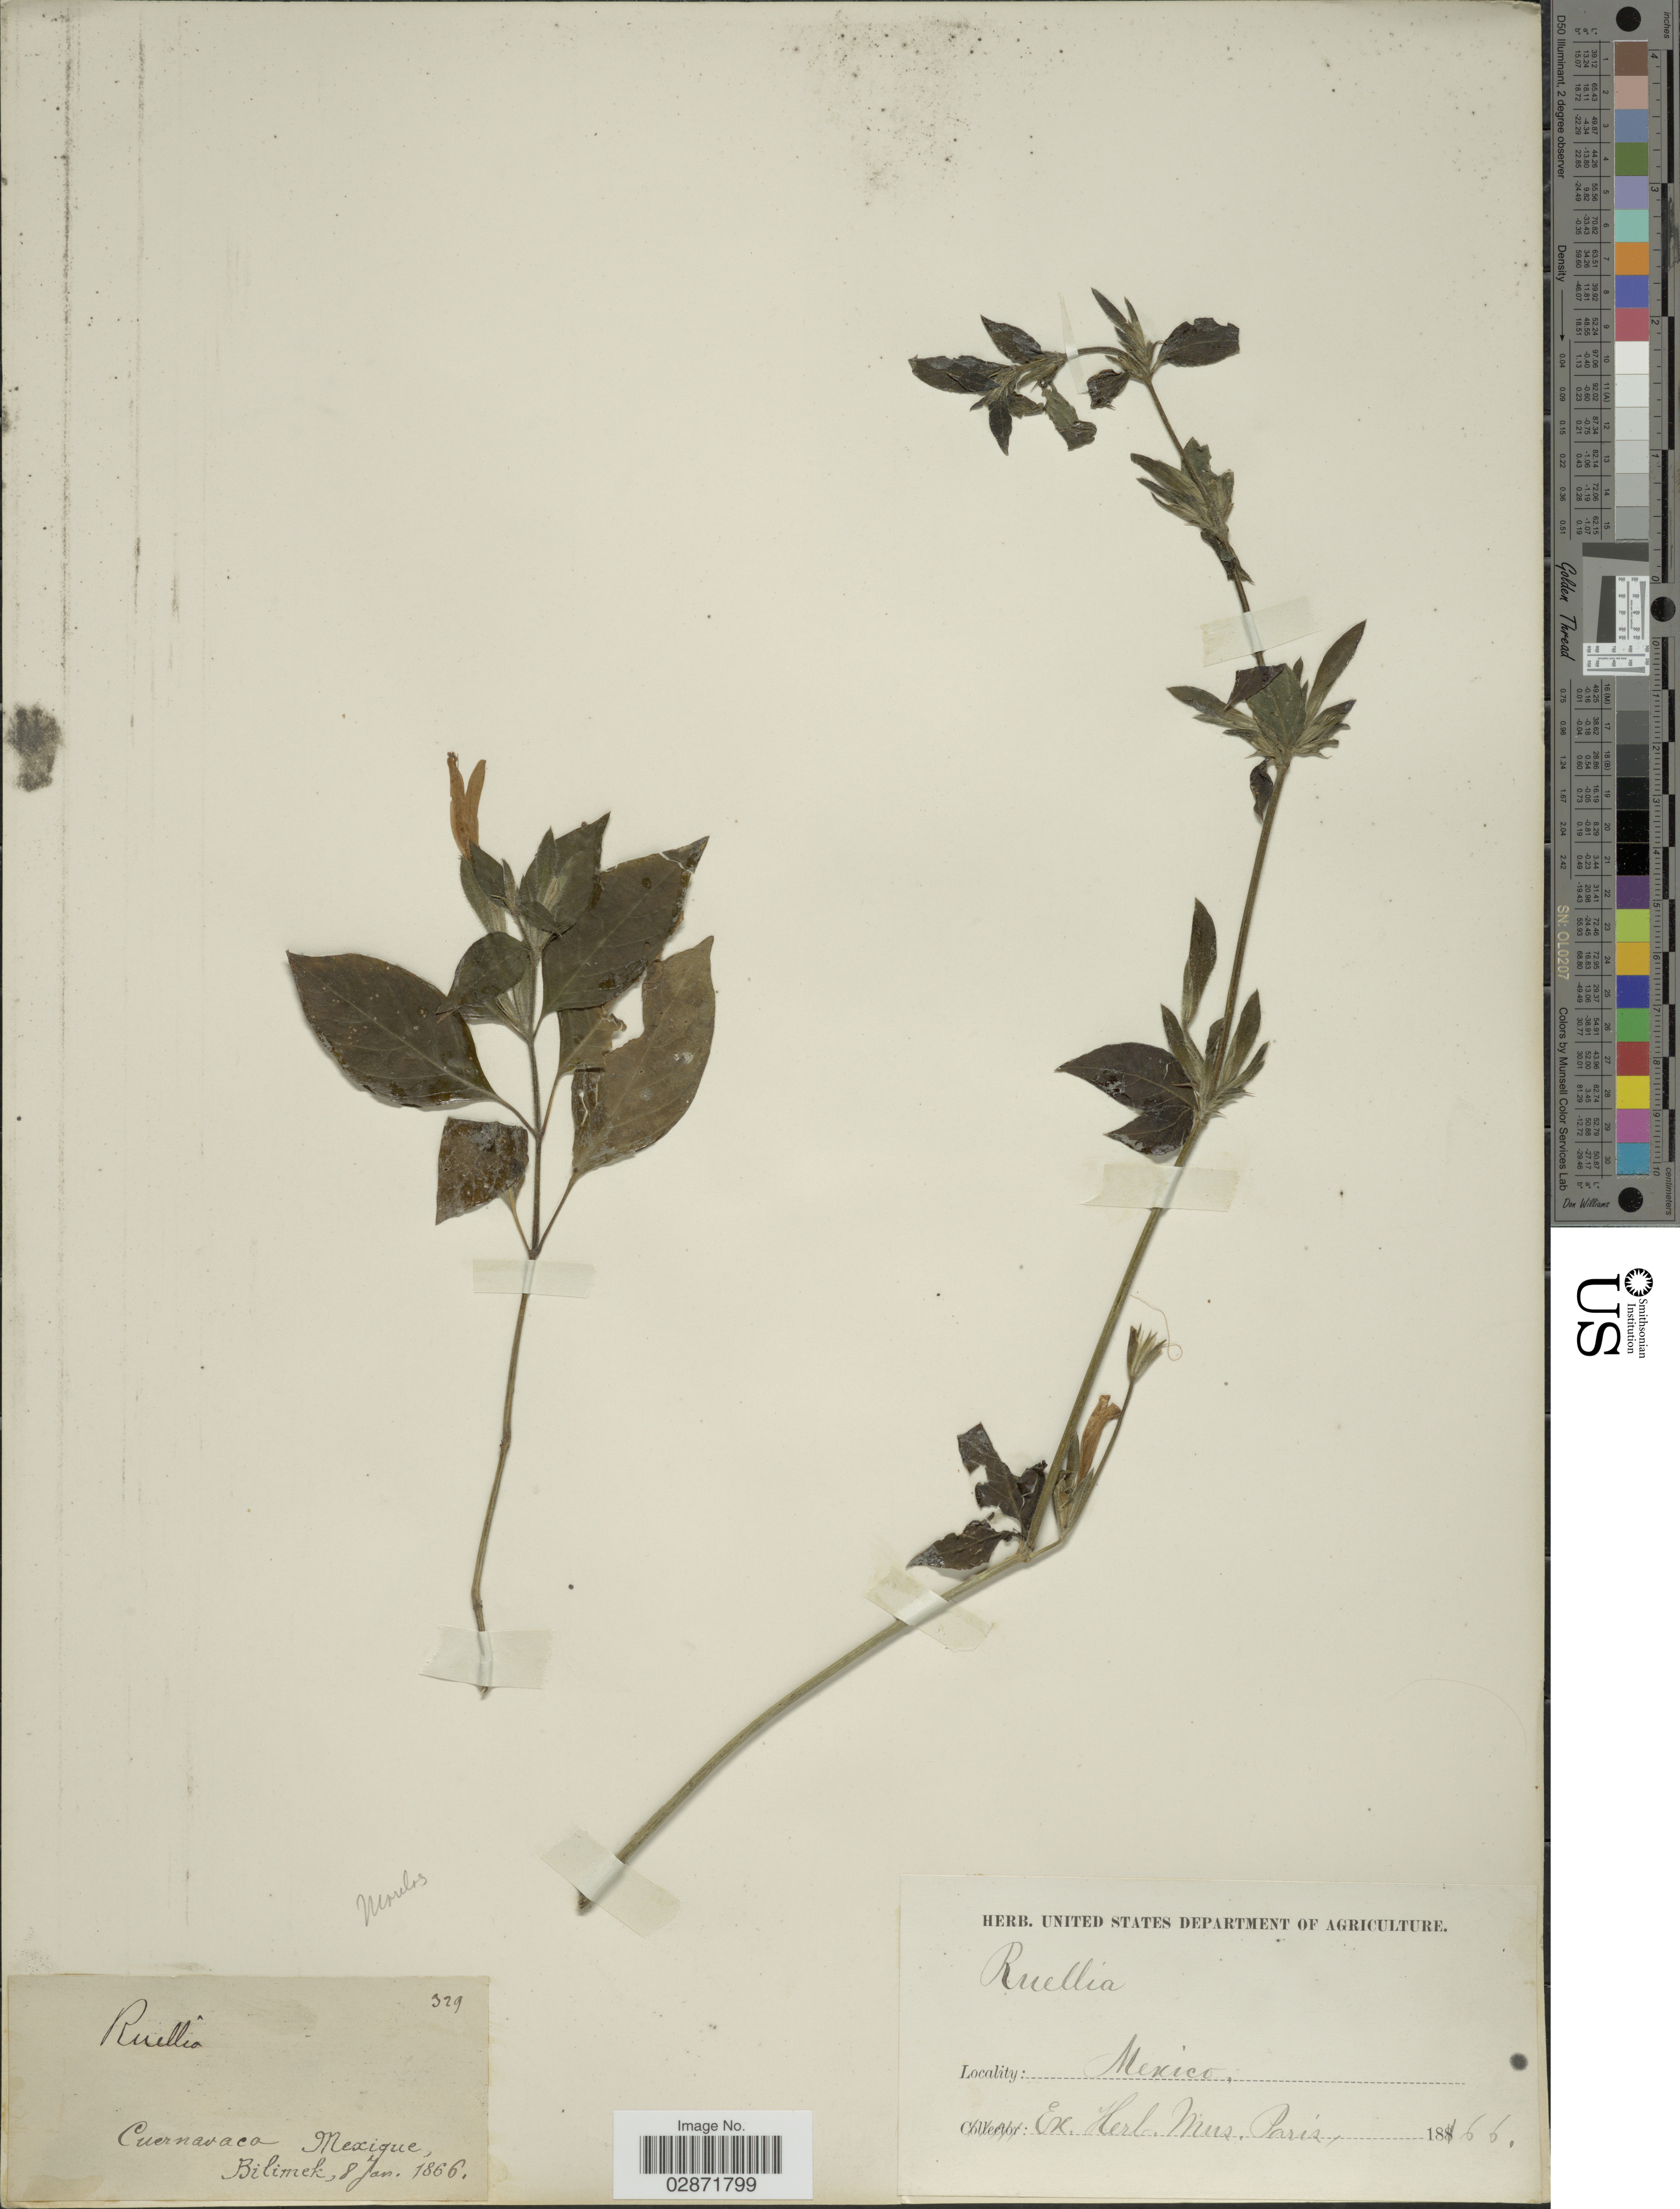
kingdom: Plantae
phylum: Tracheophyta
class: Magnoliopsida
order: Lamiales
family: Acanthaceae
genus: Dicliptera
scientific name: Dicliptera sp.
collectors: -. Bilimek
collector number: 329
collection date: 1866-01-08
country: Mexico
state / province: Morelos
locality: Cuernavaca Mexique.